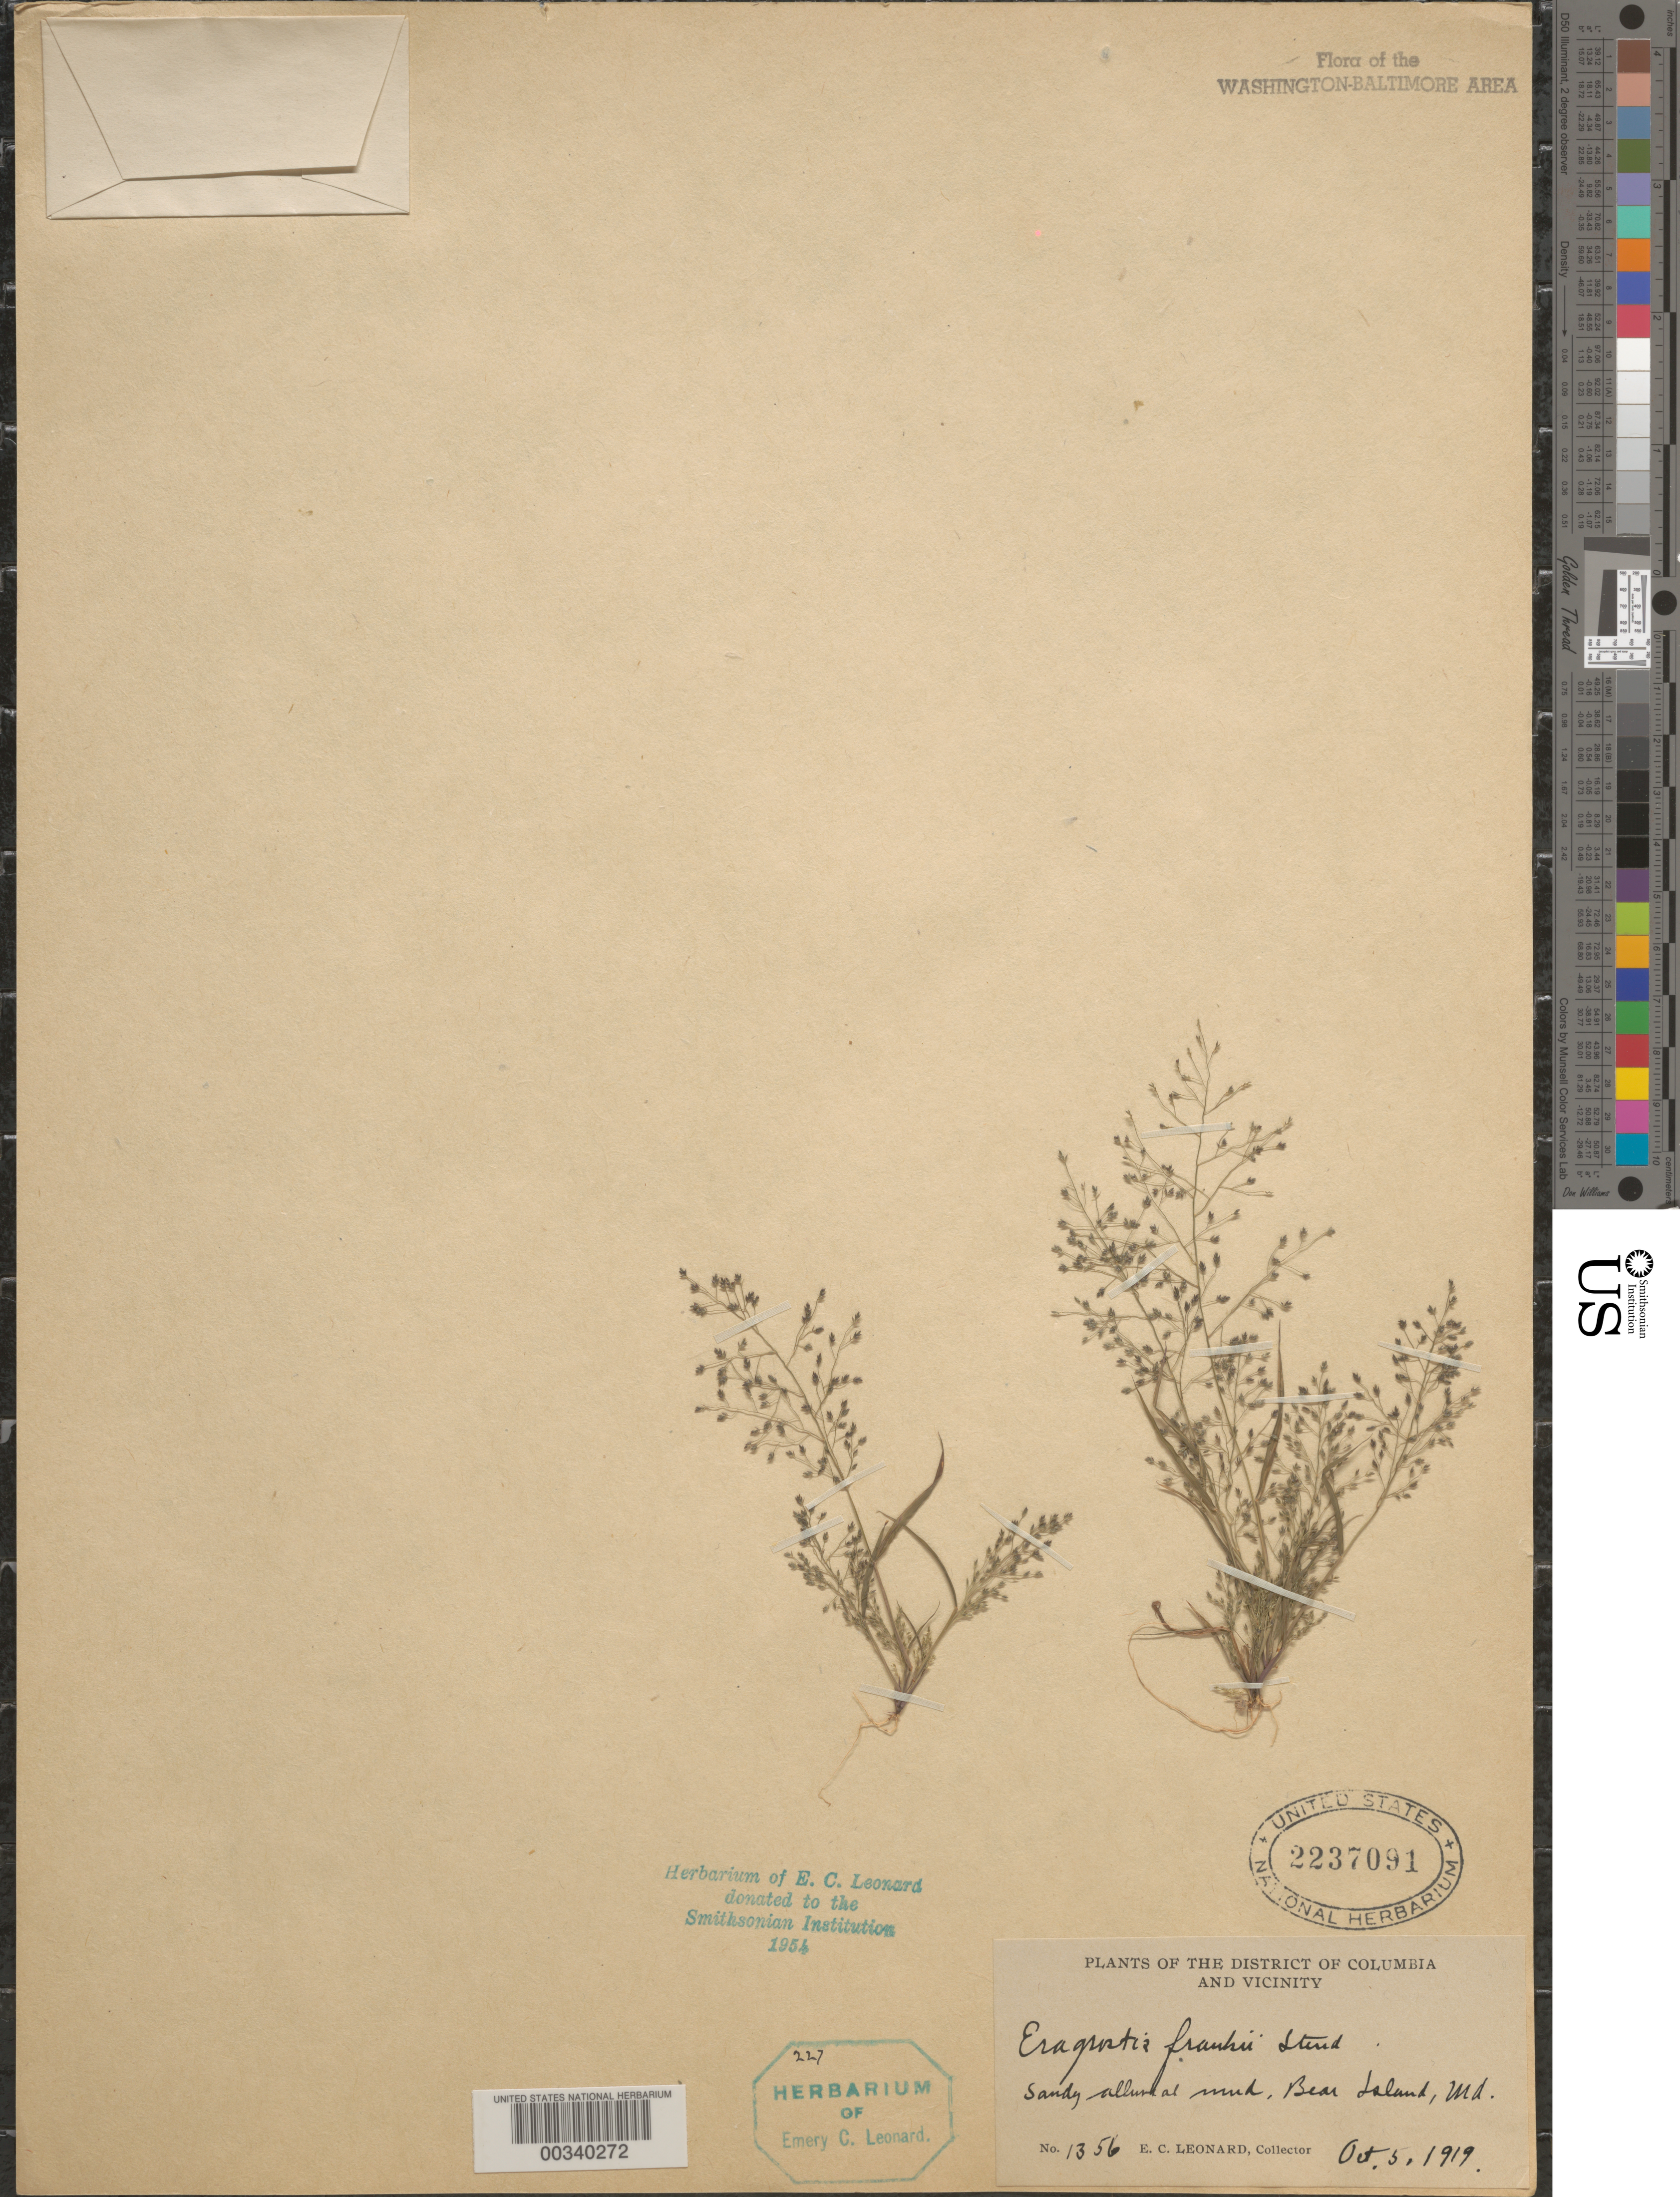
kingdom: Plantae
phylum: Tracheophyta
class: Liliopsida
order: Poales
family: Poaceae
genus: Eragrostis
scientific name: Eragrostis frankii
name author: C.A. Mey. ex Steud.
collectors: E. C. Leonard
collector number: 1356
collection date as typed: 05 Oct 1919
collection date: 1919-10-05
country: United States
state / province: Maryland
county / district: Montgomery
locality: Bear Island C. & O. Canal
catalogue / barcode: US 2237091